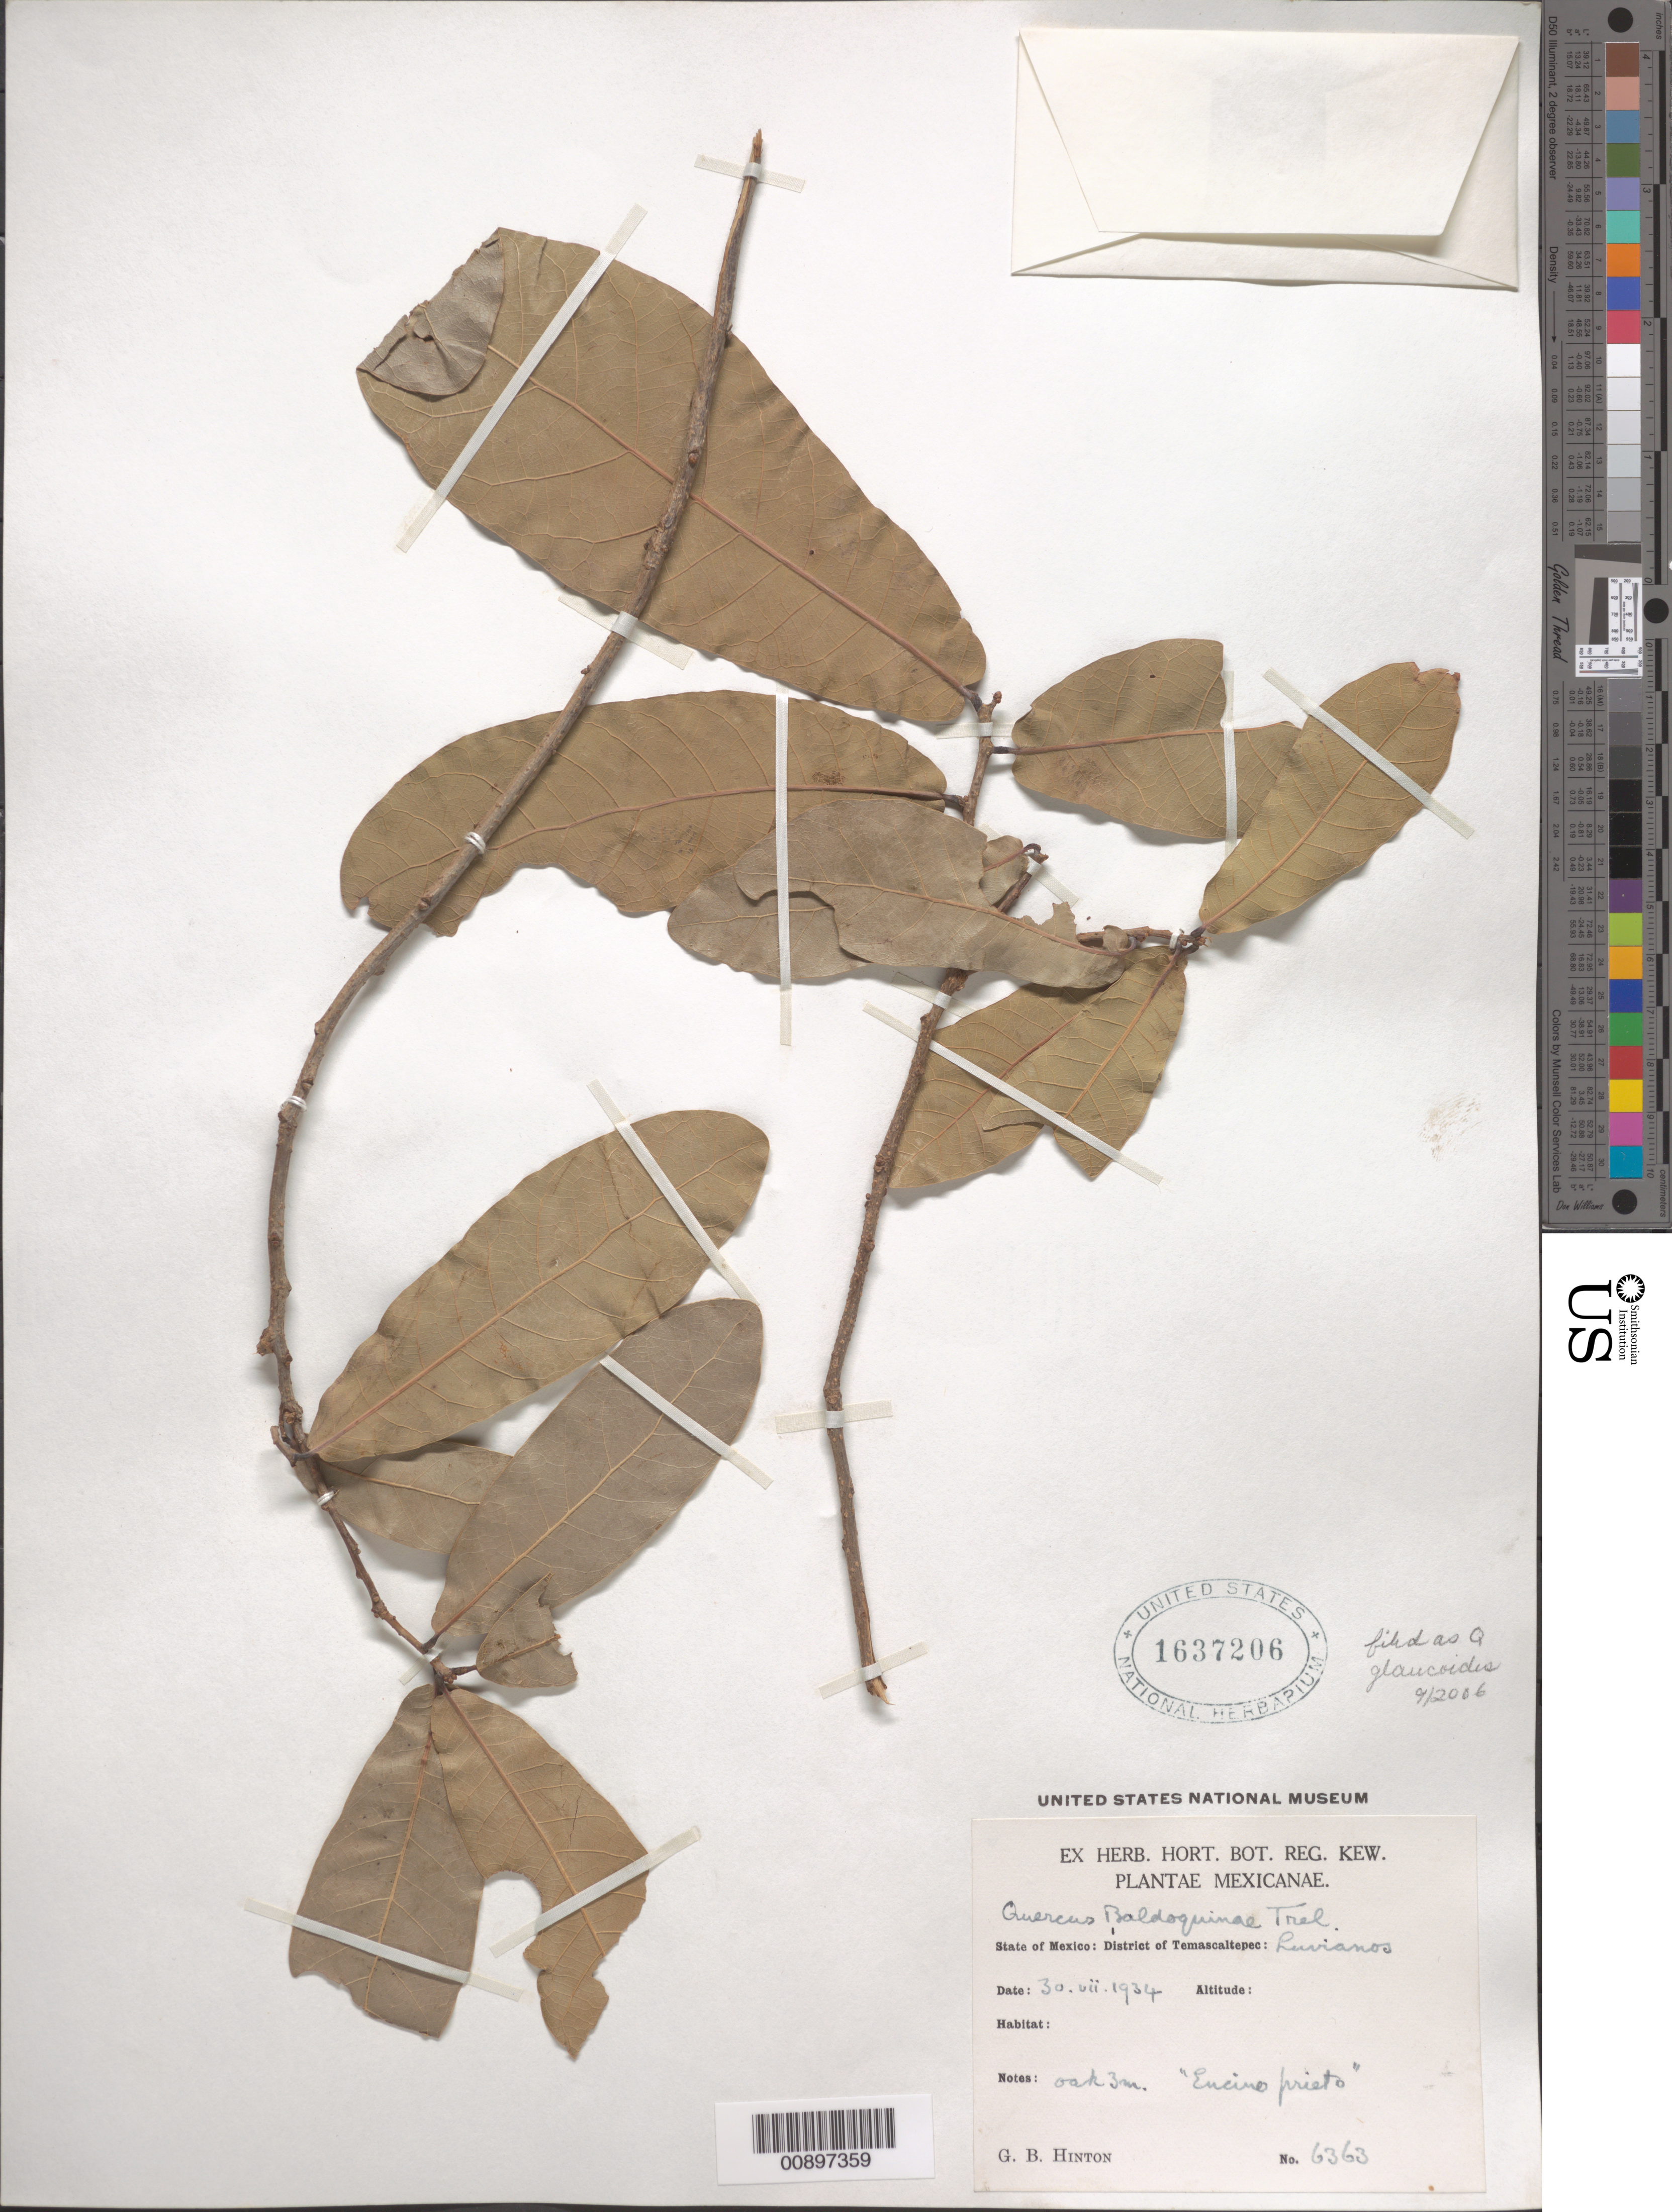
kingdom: Plantae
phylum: Tracheophyta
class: Magnoliopsida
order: Fagales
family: Fagaceae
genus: Quercus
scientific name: Quercus glaucoides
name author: M. Martens & Galeotti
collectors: G. B. Hinton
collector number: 6363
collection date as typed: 30 Jul 1934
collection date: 1934-07-30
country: Mexico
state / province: México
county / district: Temascaltepec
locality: State of Mexico: District of Temascaltepec: Luvianos.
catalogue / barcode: US 1637206